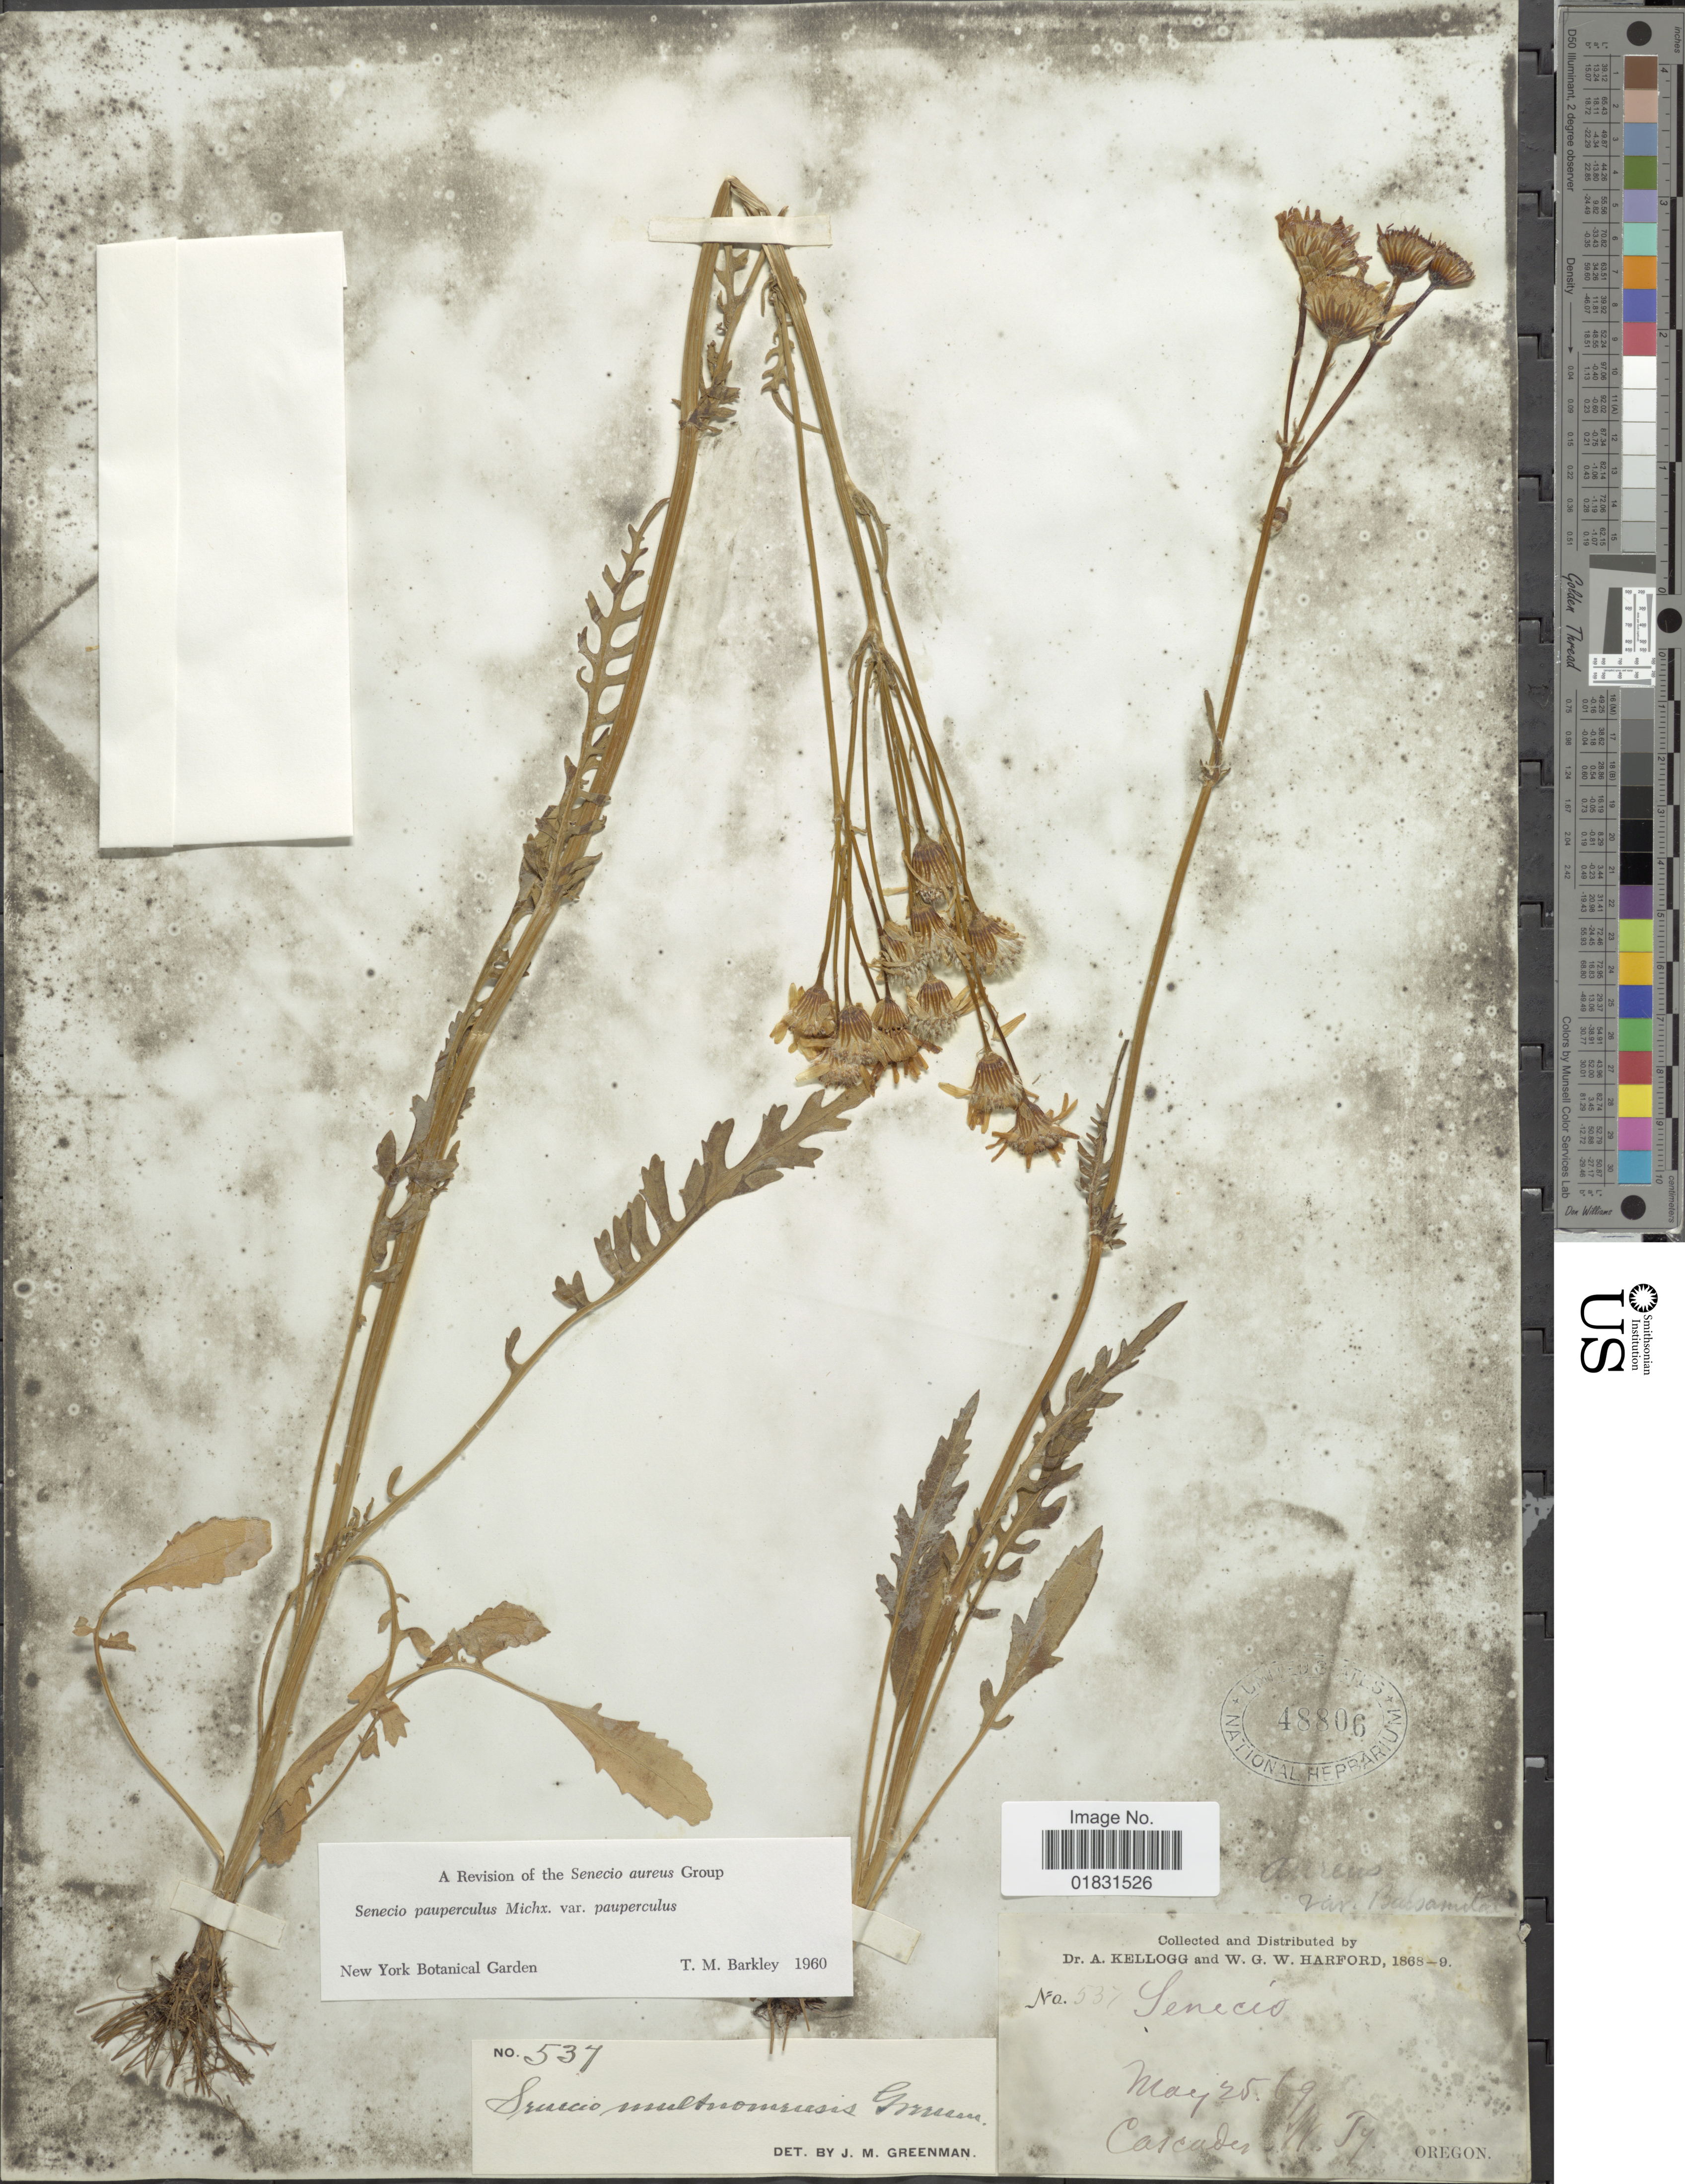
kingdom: Plantae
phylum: Tracheophyta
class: Magnoliopsida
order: Asterales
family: Asteraceae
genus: Packera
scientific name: Packera paupercula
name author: (Michx.) Á. Löve & D. Löve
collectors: A. Kellogg & W. G. W. Harford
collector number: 537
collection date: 1869-05-05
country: United States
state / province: Oregon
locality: Cascades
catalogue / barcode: US 48806